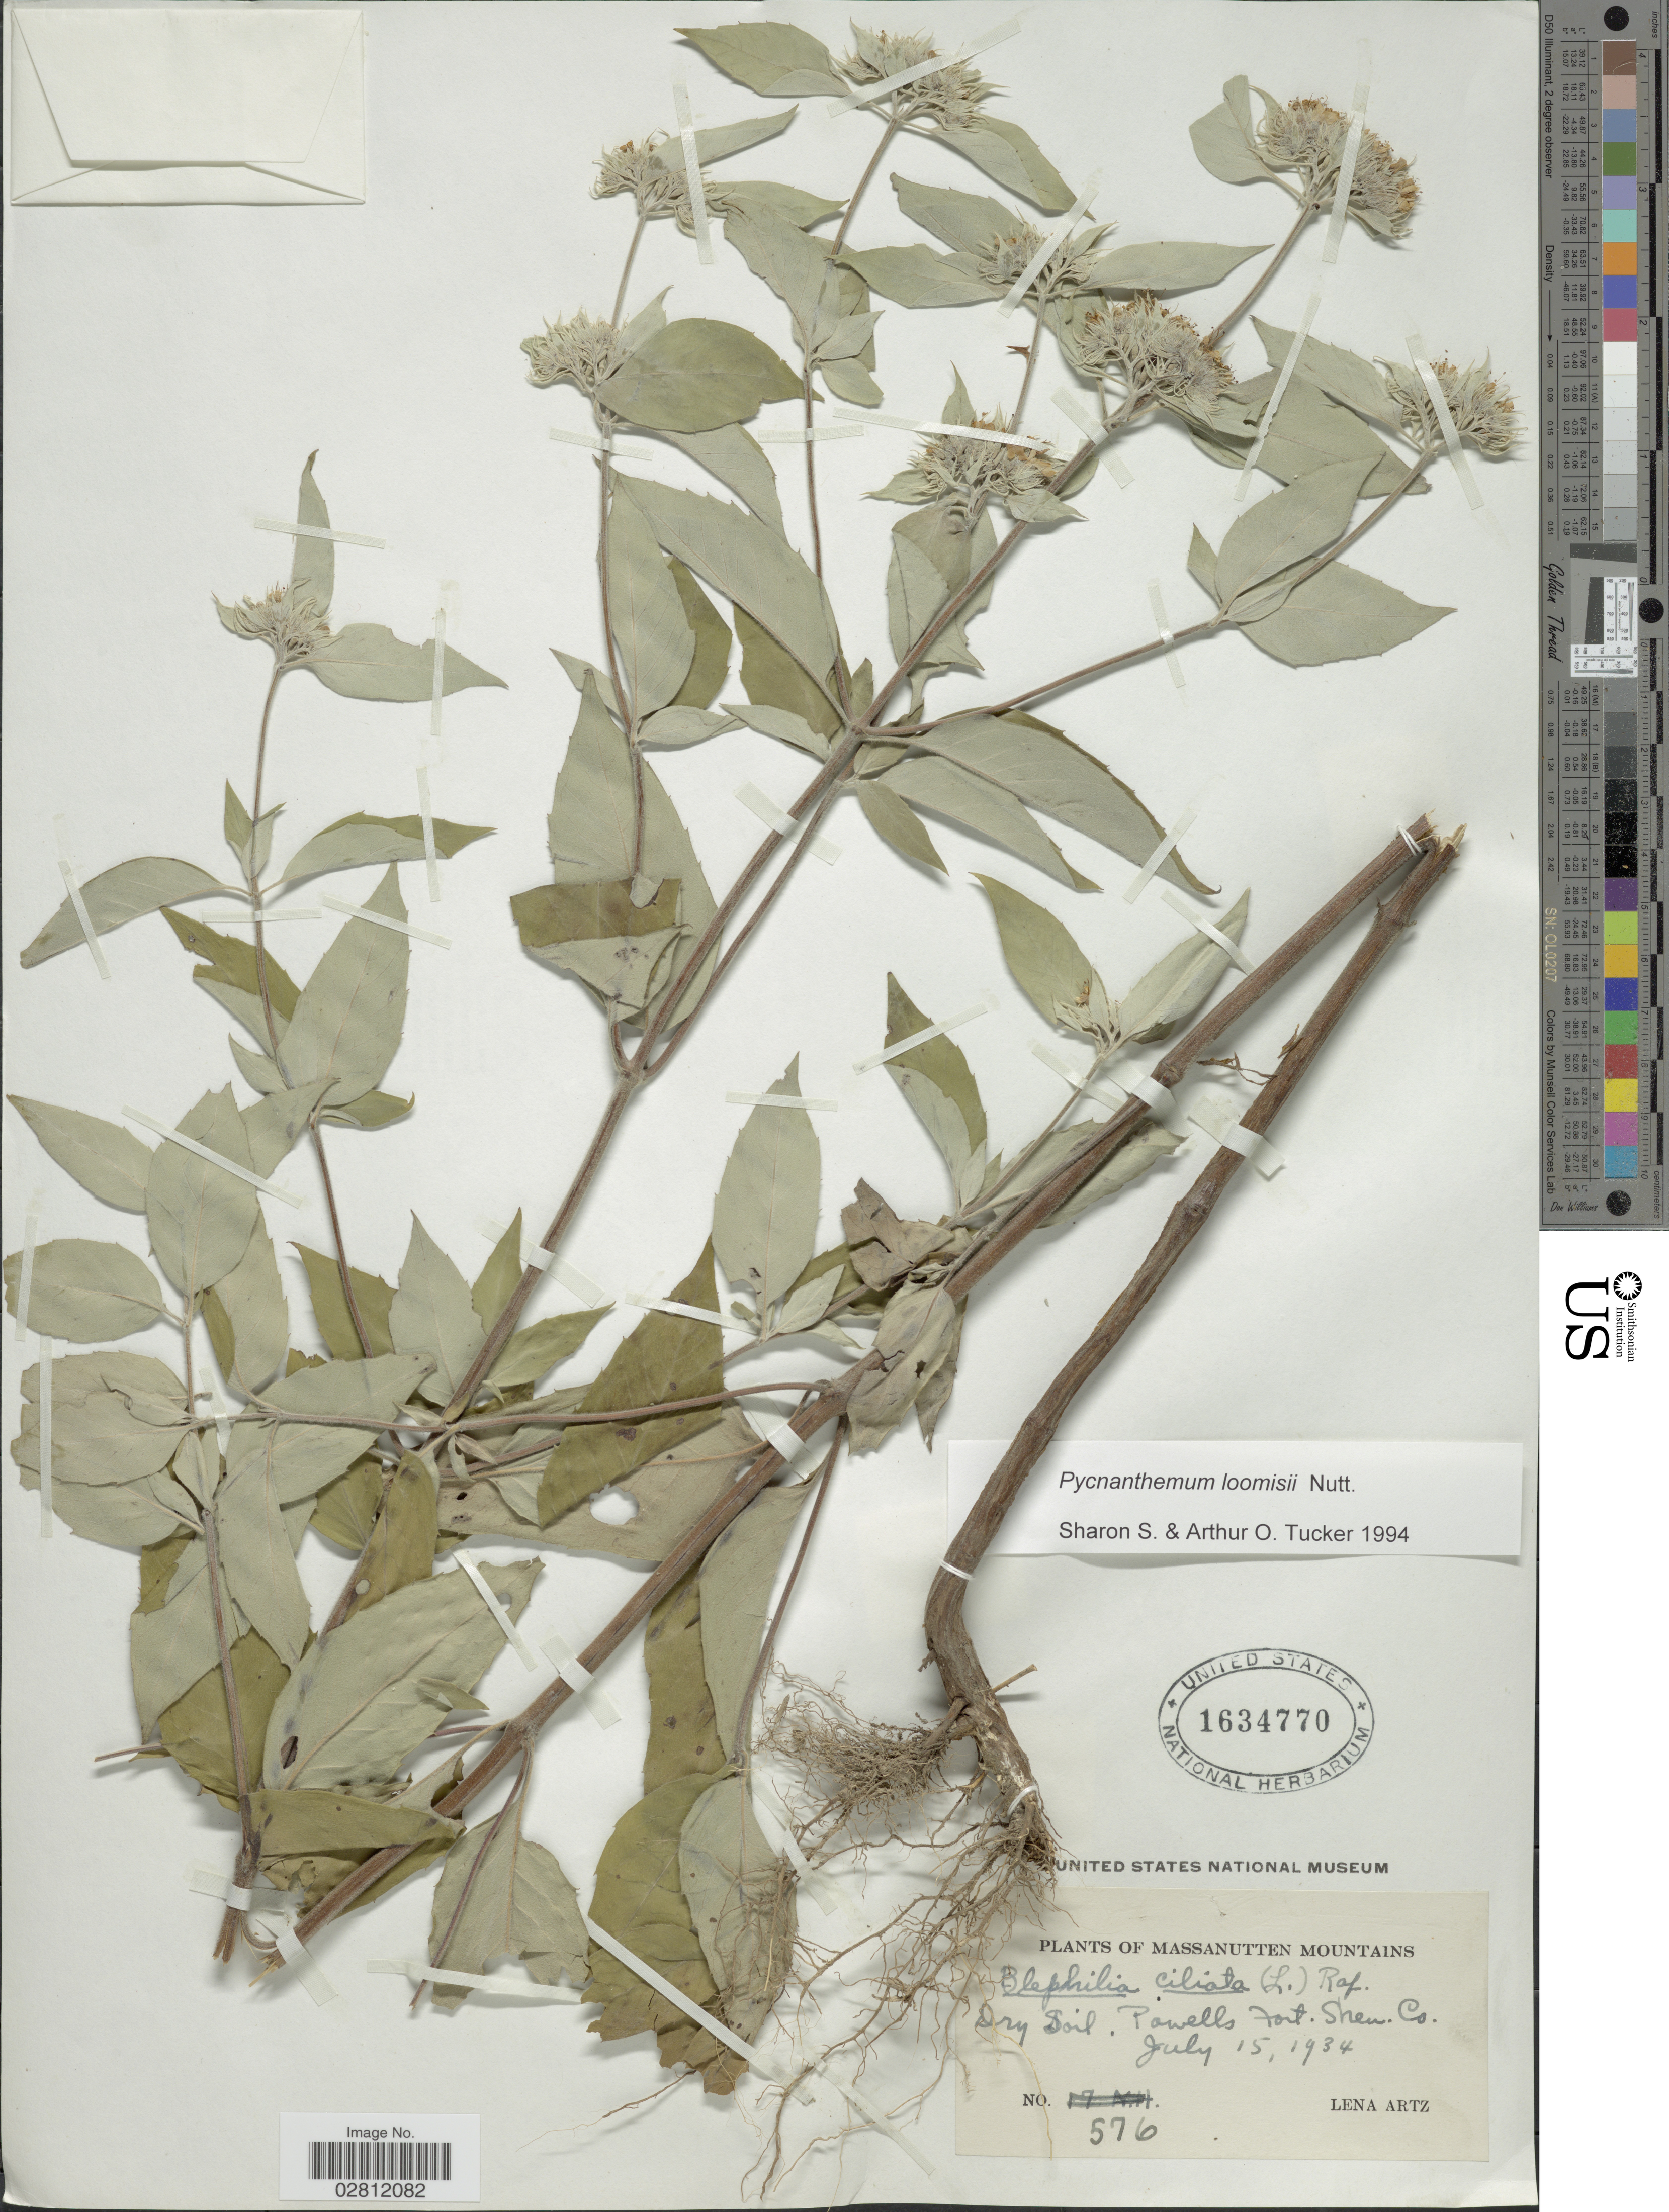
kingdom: Plantae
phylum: Tracheophyta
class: Magnoliopsida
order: Lamiales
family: Lamiaceae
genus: Pycnanthemum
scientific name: Pycnanthemum loomisii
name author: Nutt.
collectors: L. Artz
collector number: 576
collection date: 1934-07-15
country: United States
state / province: Virginia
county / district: Shenandoah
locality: Massanutten Mountains, Powells Fort, Shen. Co.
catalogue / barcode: US 1634770